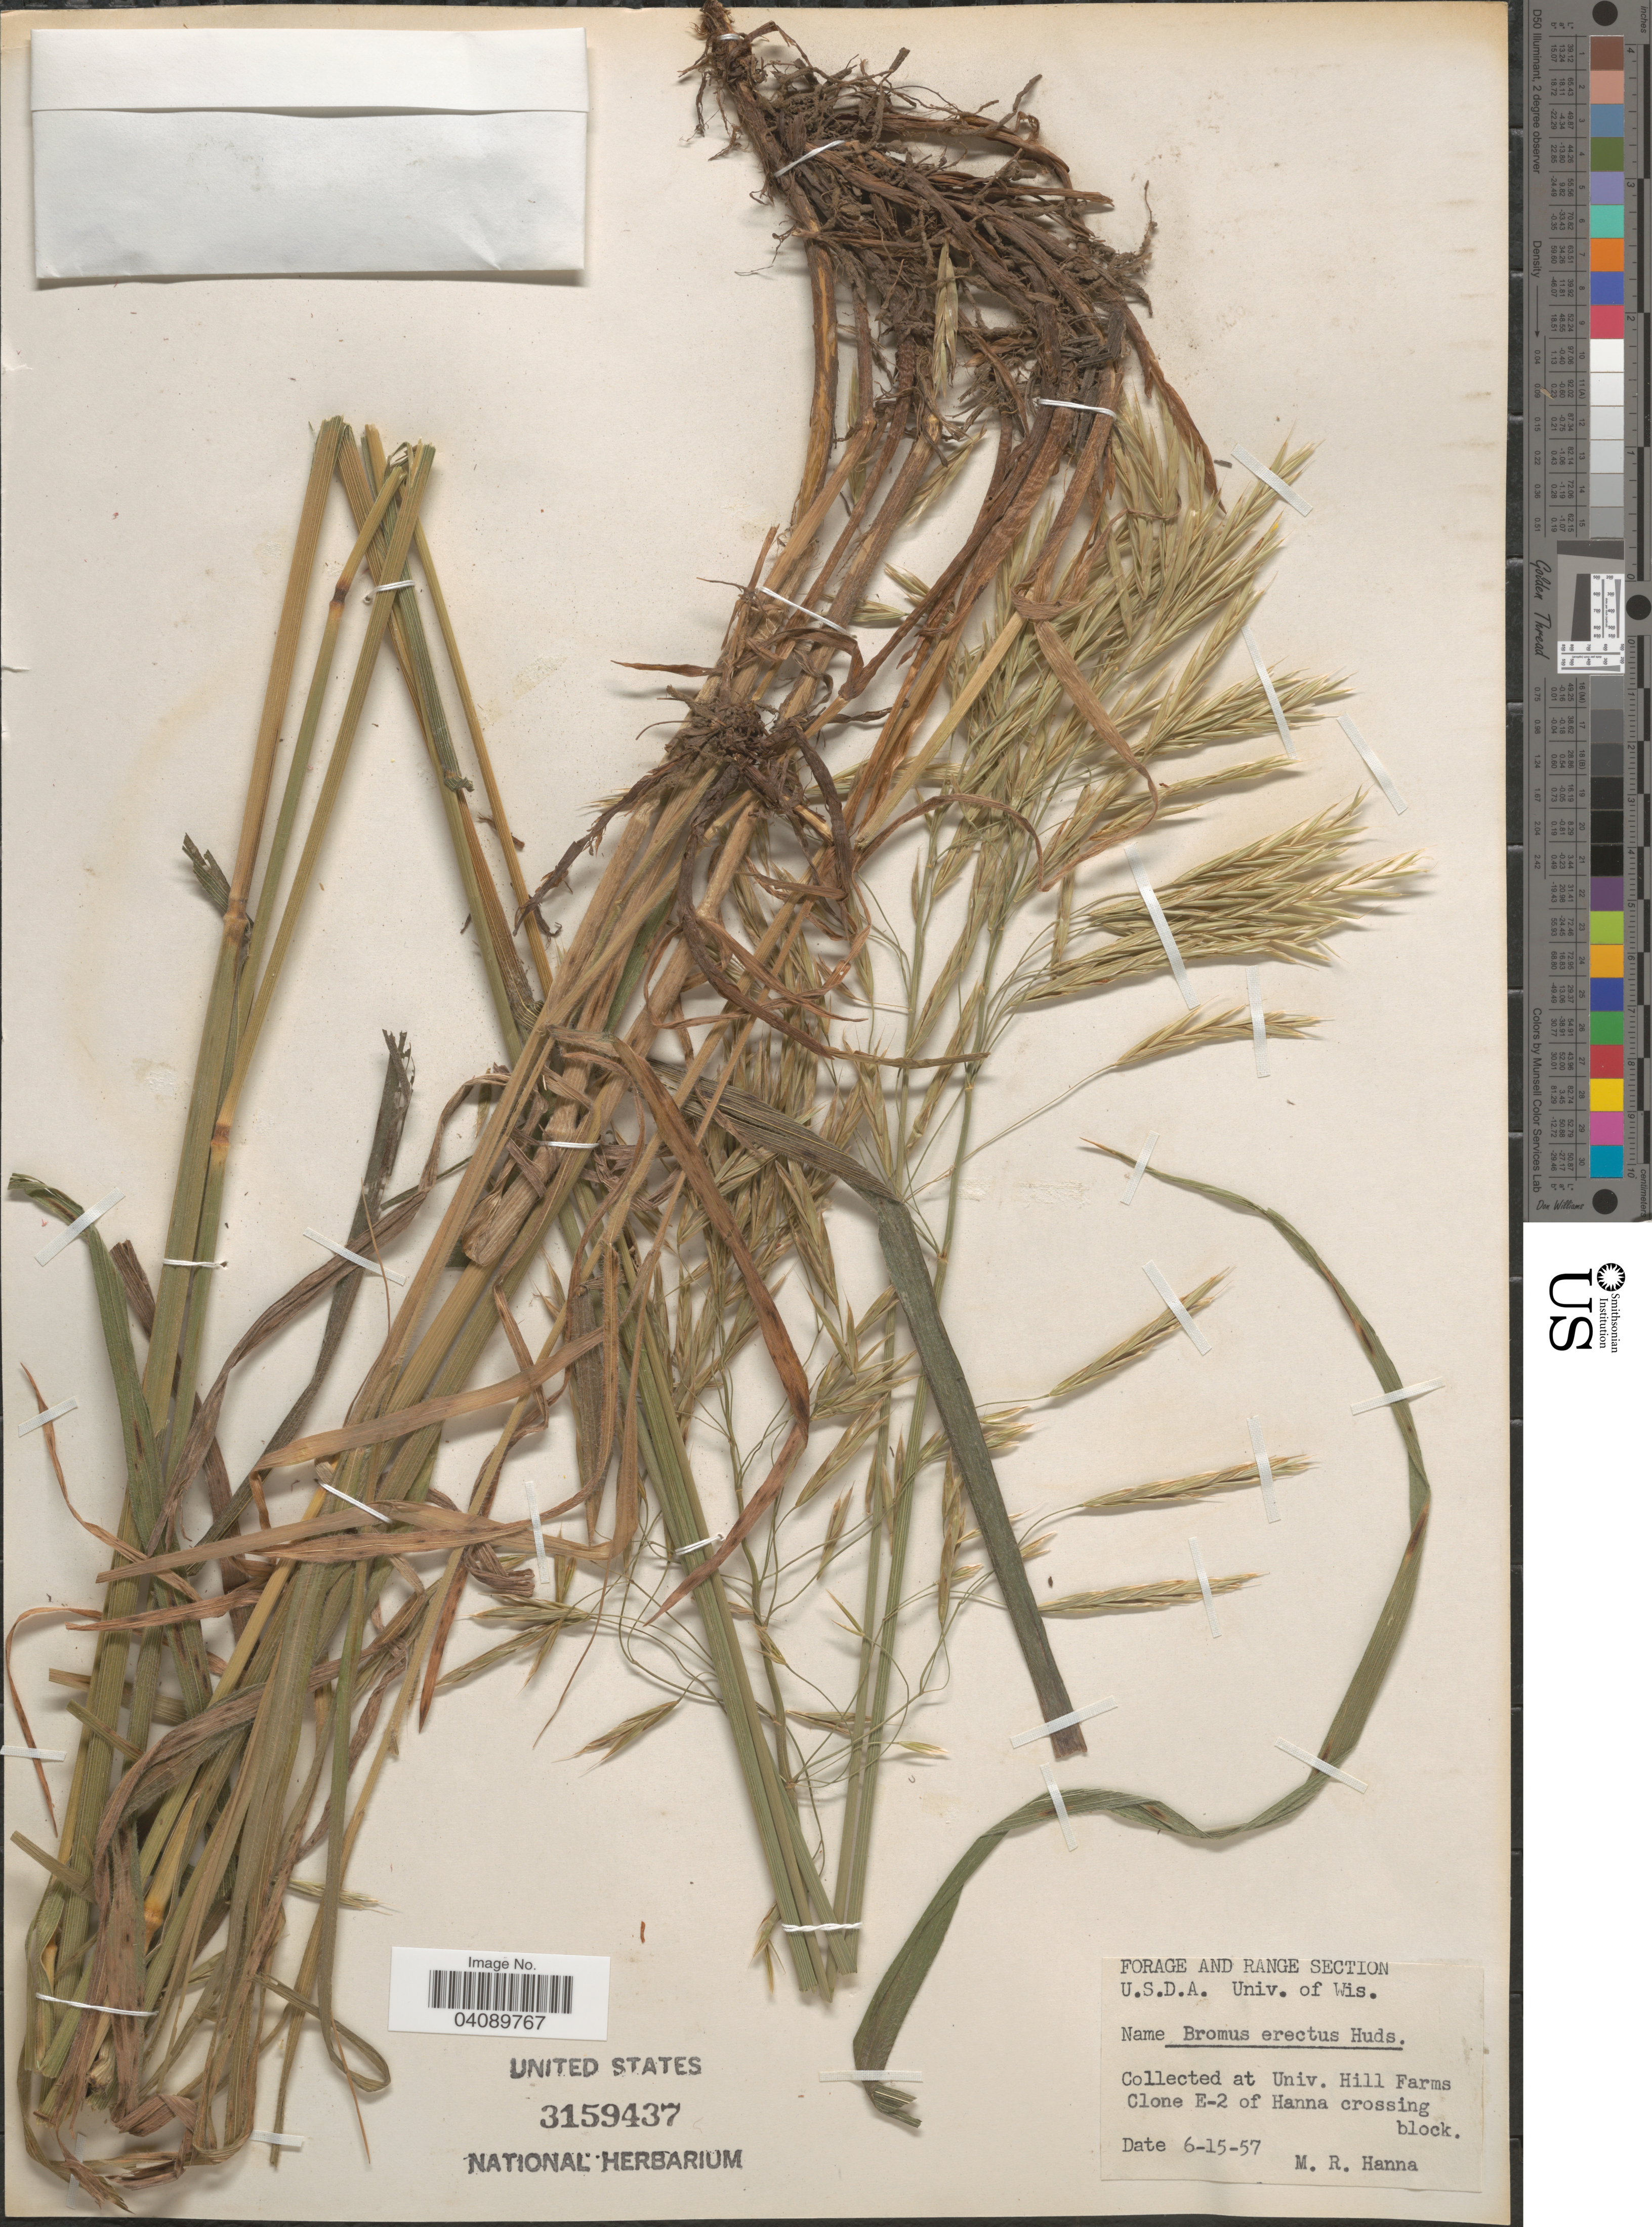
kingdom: Plantae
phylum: Tracheophyta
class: Liliopsida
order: Poales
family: Poaceae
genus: Bromus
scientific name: Bromus erectus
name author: Huds.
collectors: M. Hanna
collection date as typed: Transcribed d/m/y: 15/6/57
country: United States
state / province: Wisconsin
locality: Univ. Hill Farms. Clone E-2 of Hanna crossing block.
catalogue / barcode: US 3159437